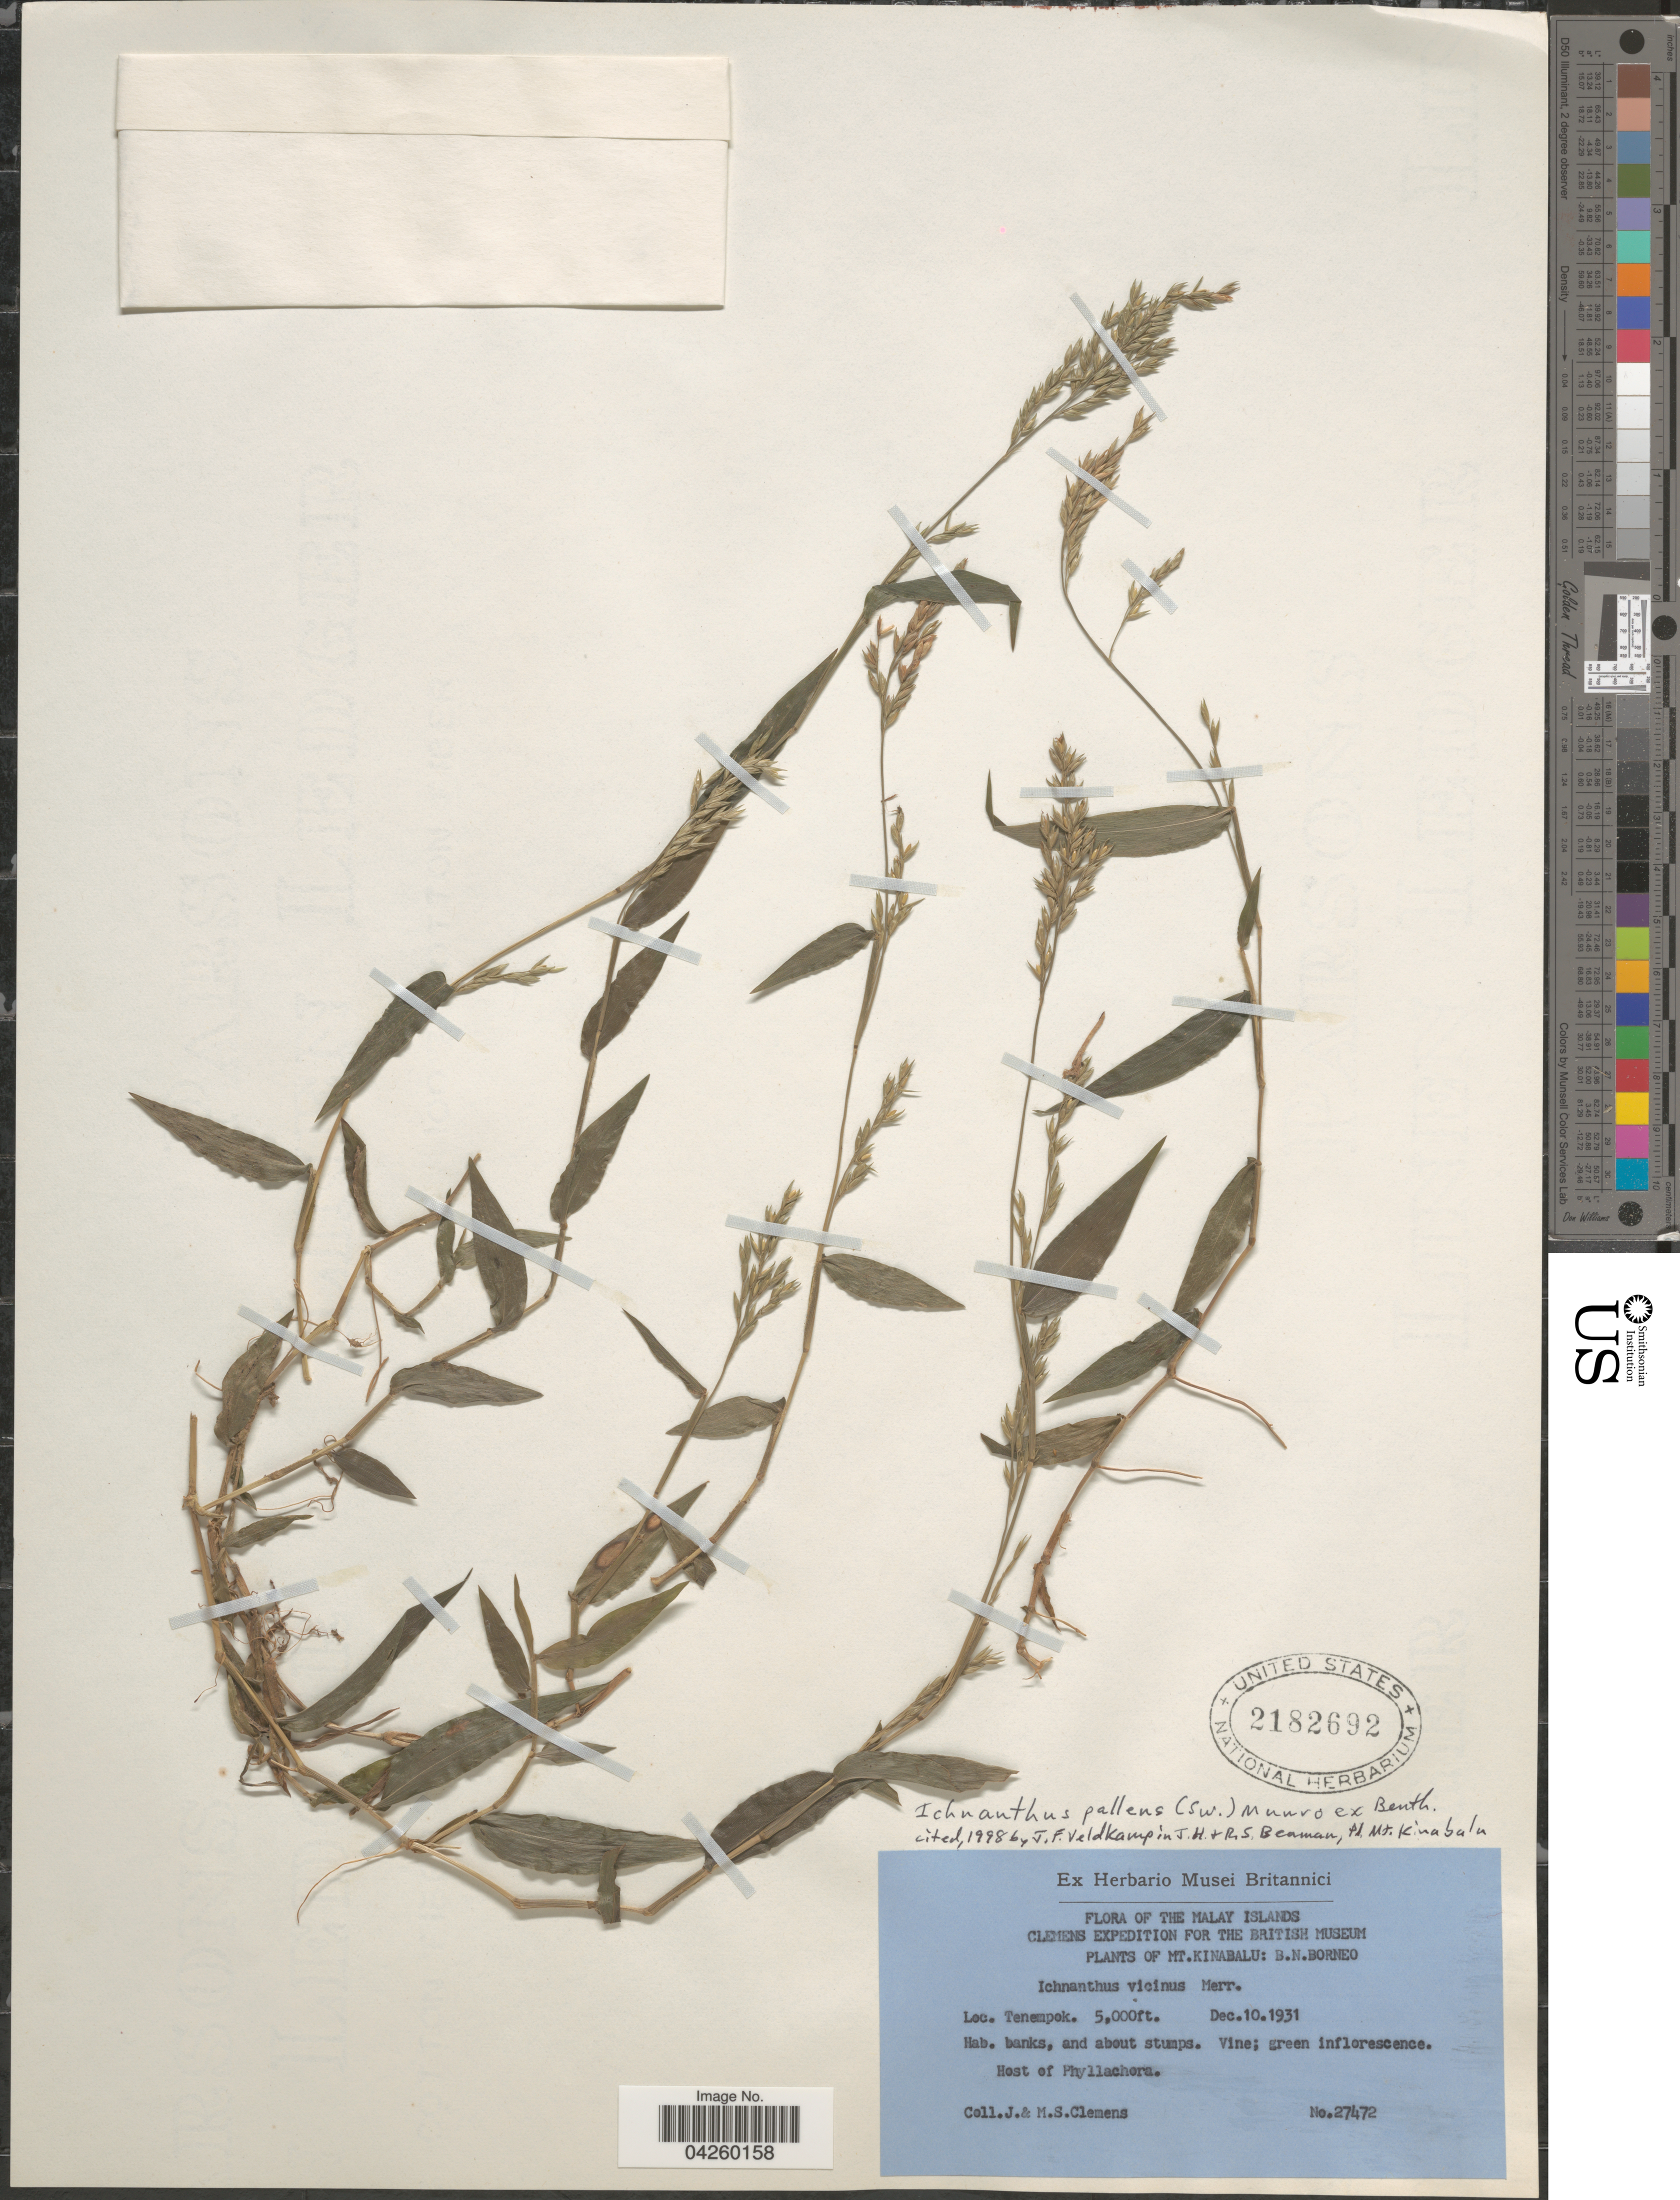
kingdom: Plantae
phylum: Tracheophyta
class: Liliopsida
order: Poales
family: Poaceae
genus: Ichnanthus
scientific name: Ichnanthus pallens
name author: (Sw.) Munro ex Benth.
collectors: J. Clemens & M. S. Clemens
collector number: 27472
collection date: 1931-12-10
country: Malaysia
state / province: Sabah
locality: The Malay Islands. Clemens Expedition for the British Musum. Mt. Kinabalu: B.N. Borneo. Tenempok.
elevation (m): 1524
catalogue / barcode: US 2182692